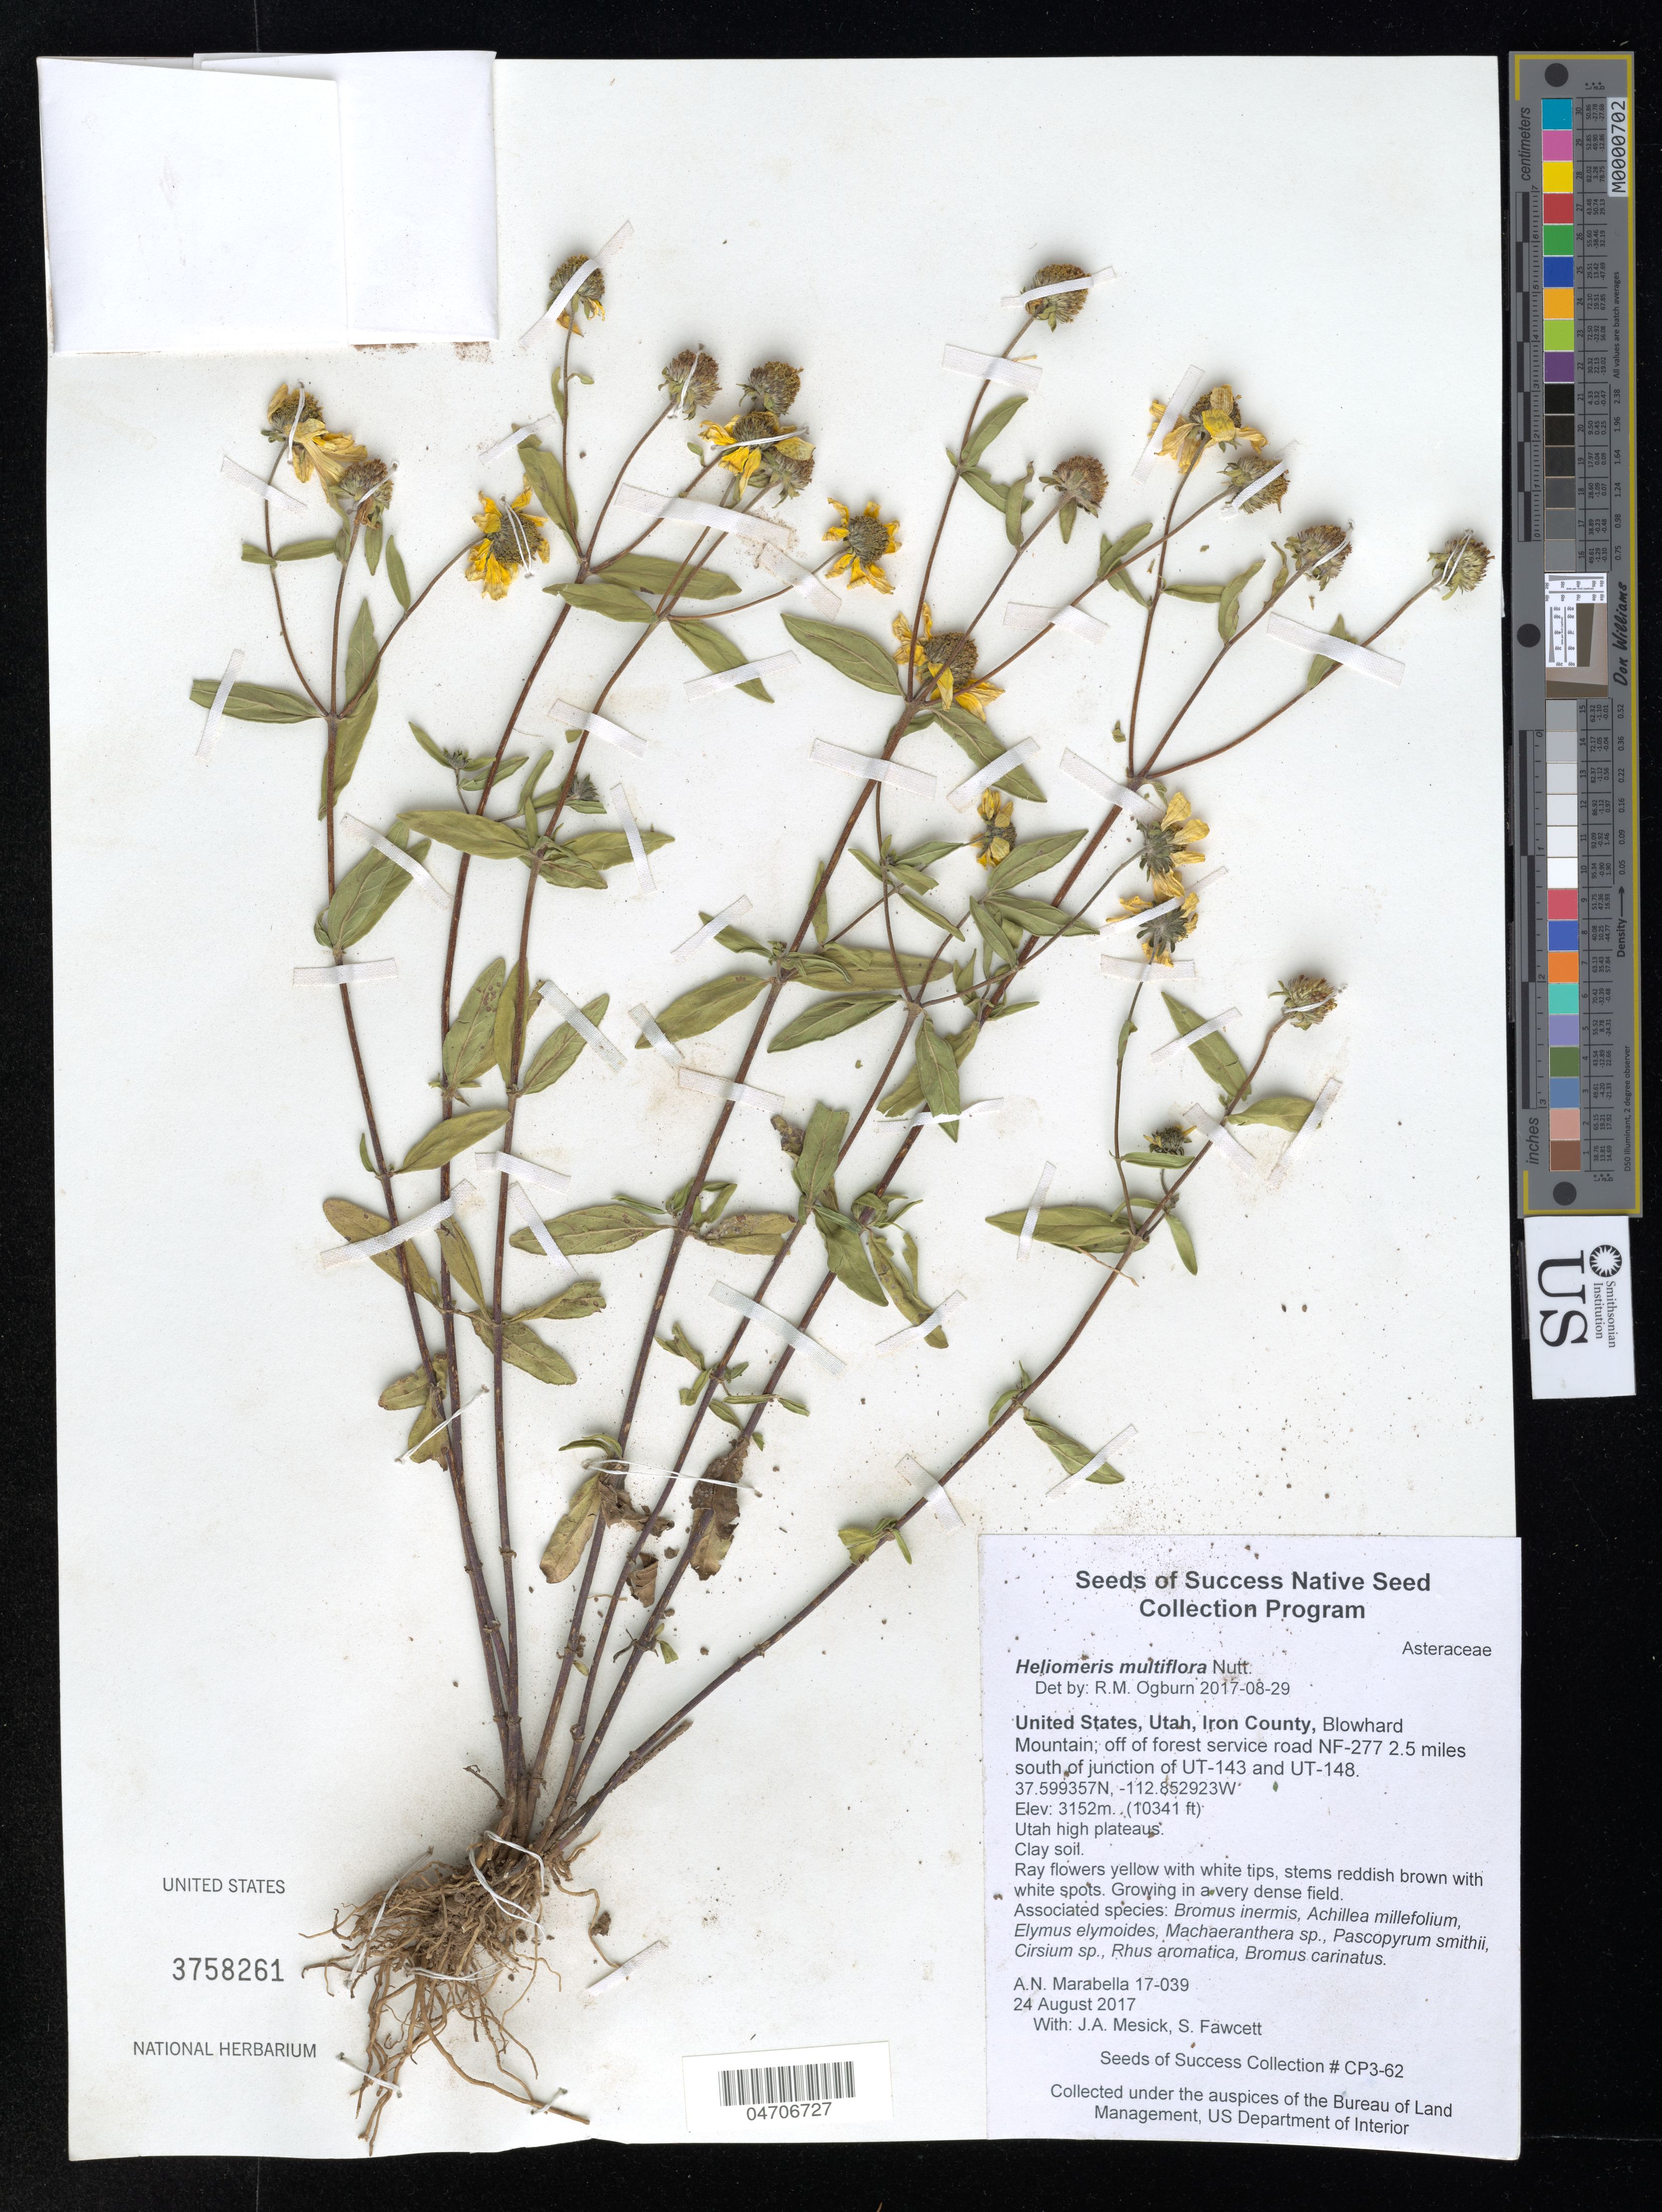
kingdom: Plantae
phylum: Tracheophyta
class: Magnoliopsida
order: Asterales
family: Asteraceae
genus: Heliomeris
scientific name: Heliomeris multiflora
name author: Nutt.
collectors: A. Marabella, J. Mesick & S. Fawcett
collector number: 17-039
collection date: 2017-08-24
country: United States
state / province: Utah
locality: Iron County, Blowhard Mountain; off of forest service road NF-277 2.5 miles south of junction of UT-143 and UT-148.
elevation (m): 3152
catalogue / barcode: US 3758261